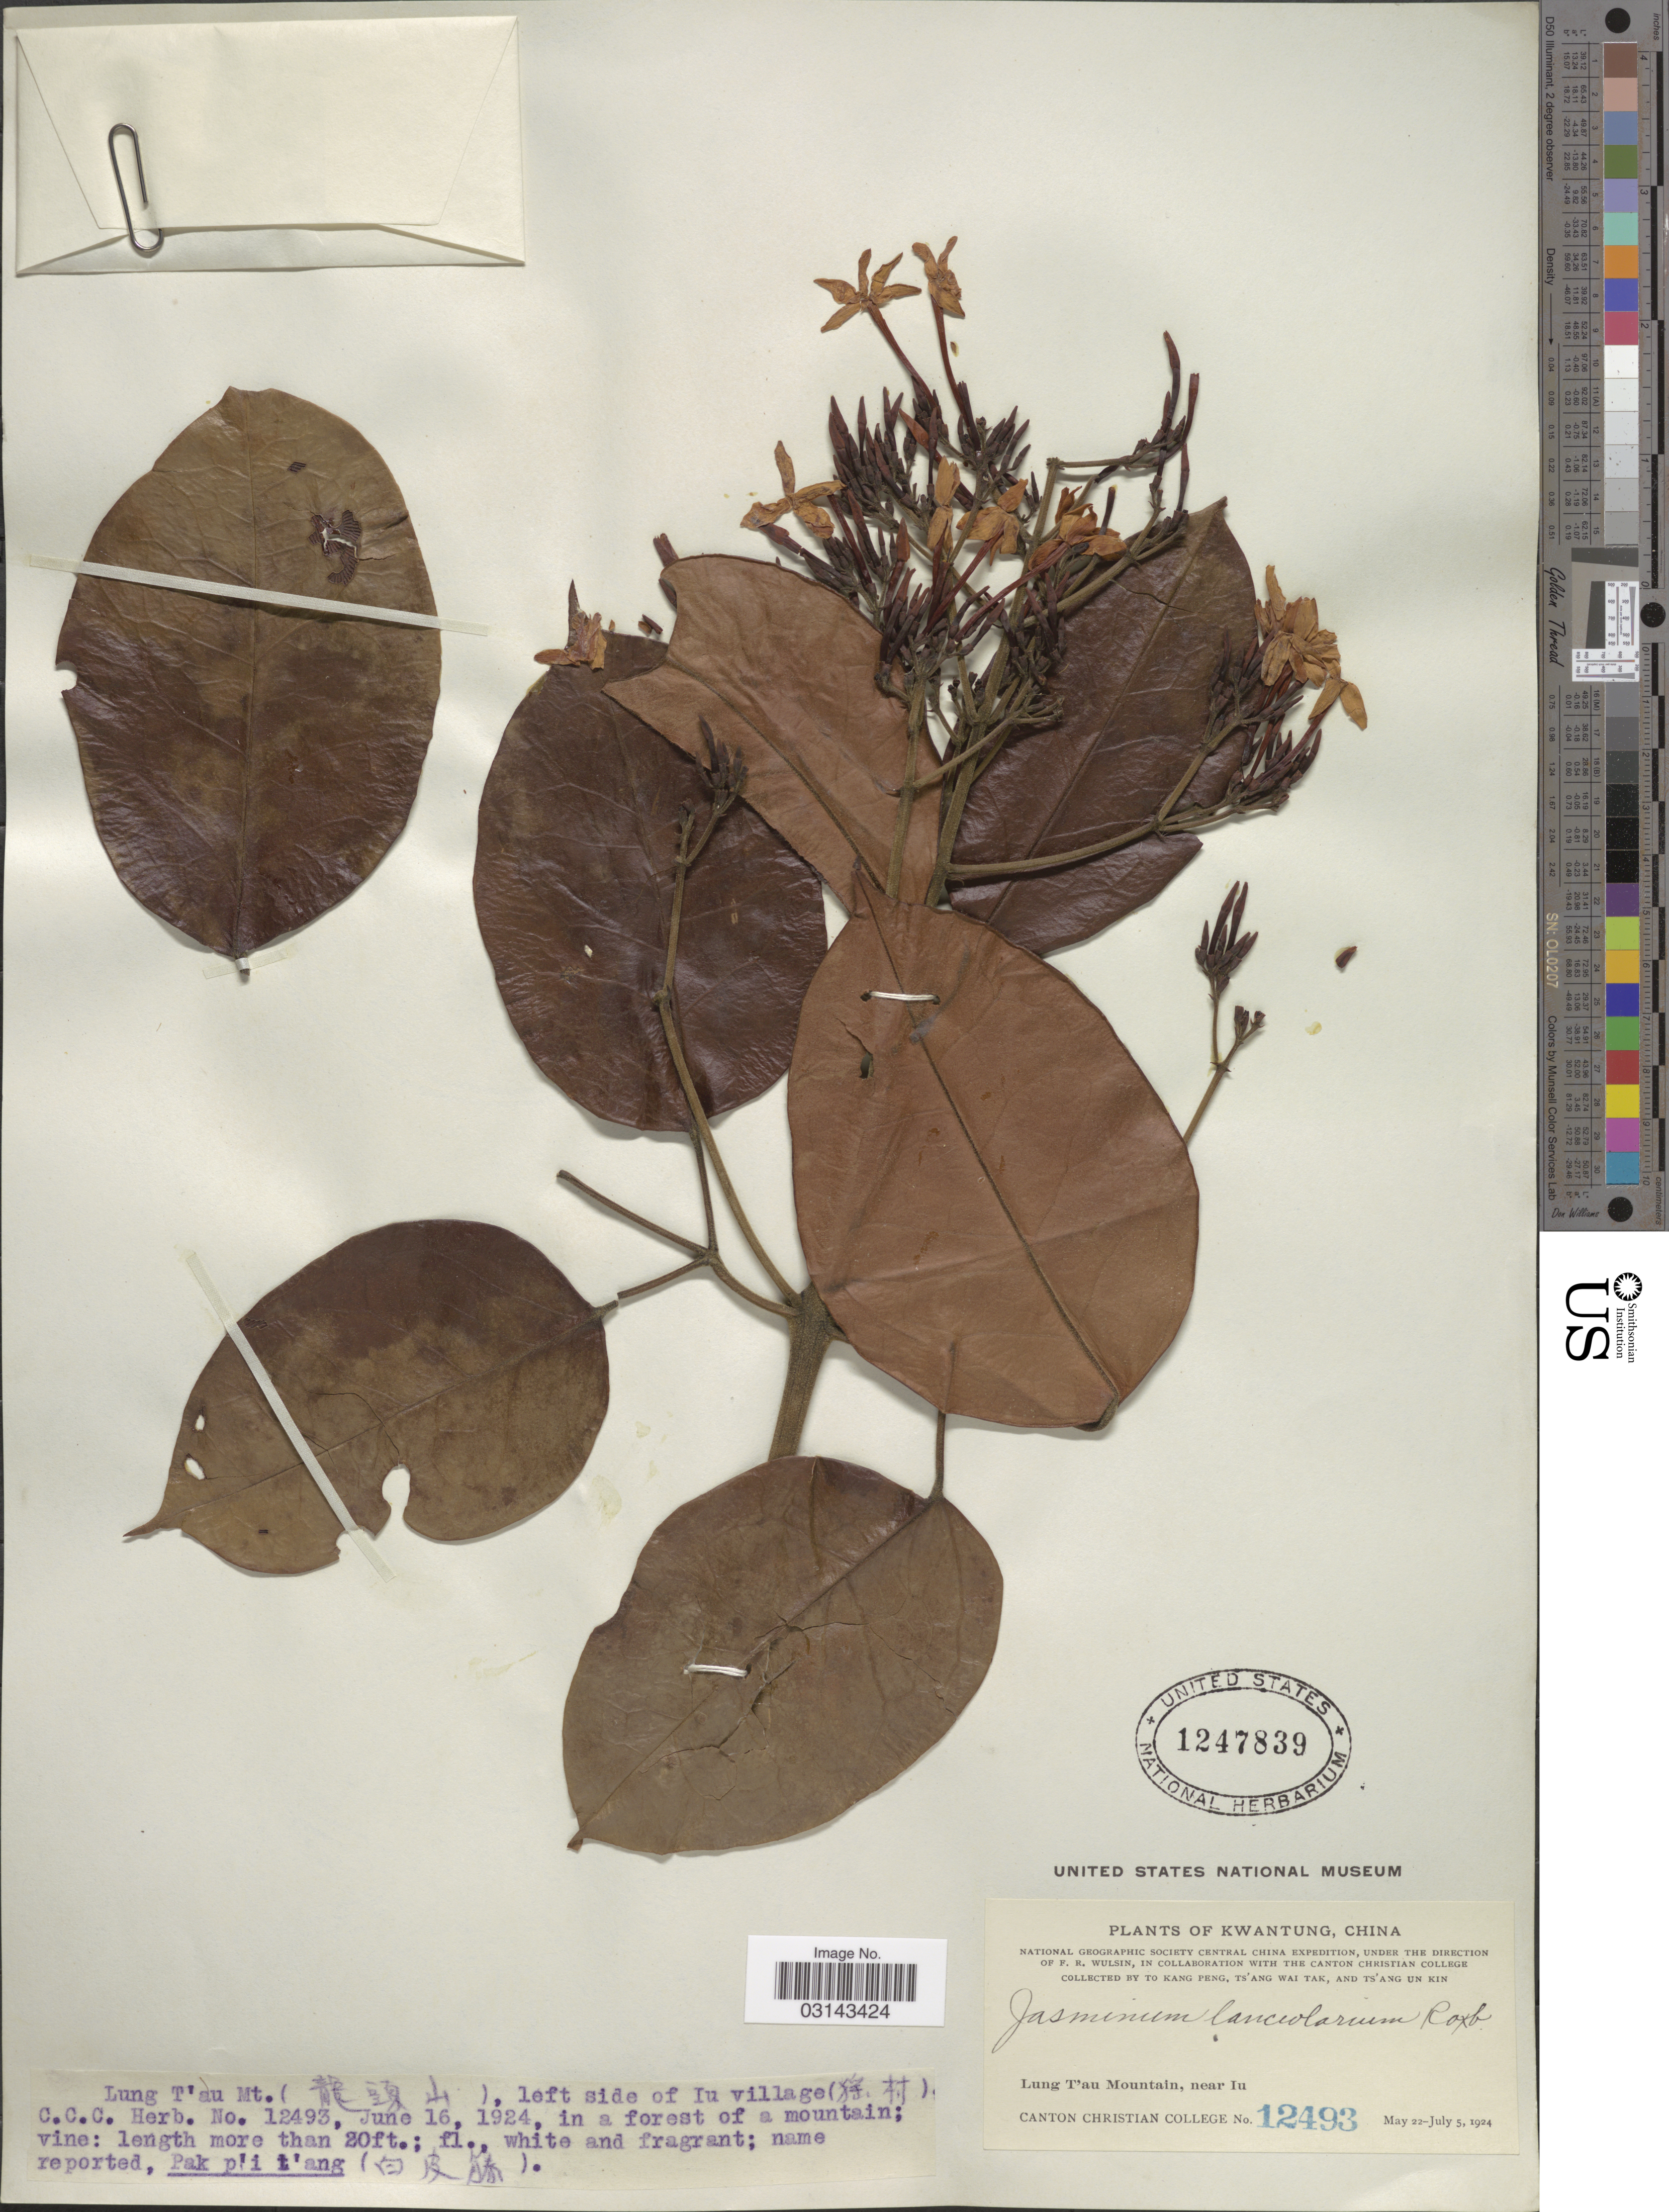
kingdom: Plantae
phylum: Tracheophyta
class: Magnoliopsida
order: Lamiales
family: Oleaceae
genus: Jasminum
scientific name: Jasminum lanceolarium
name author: Roxb.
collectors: Canton Christian College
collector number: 12493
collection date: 1924-06-16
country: China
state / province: Guangdong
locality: Kwangtung. Lung T'au Mountain, near Iu. Left side of Iu village.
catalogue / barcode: US 1247839